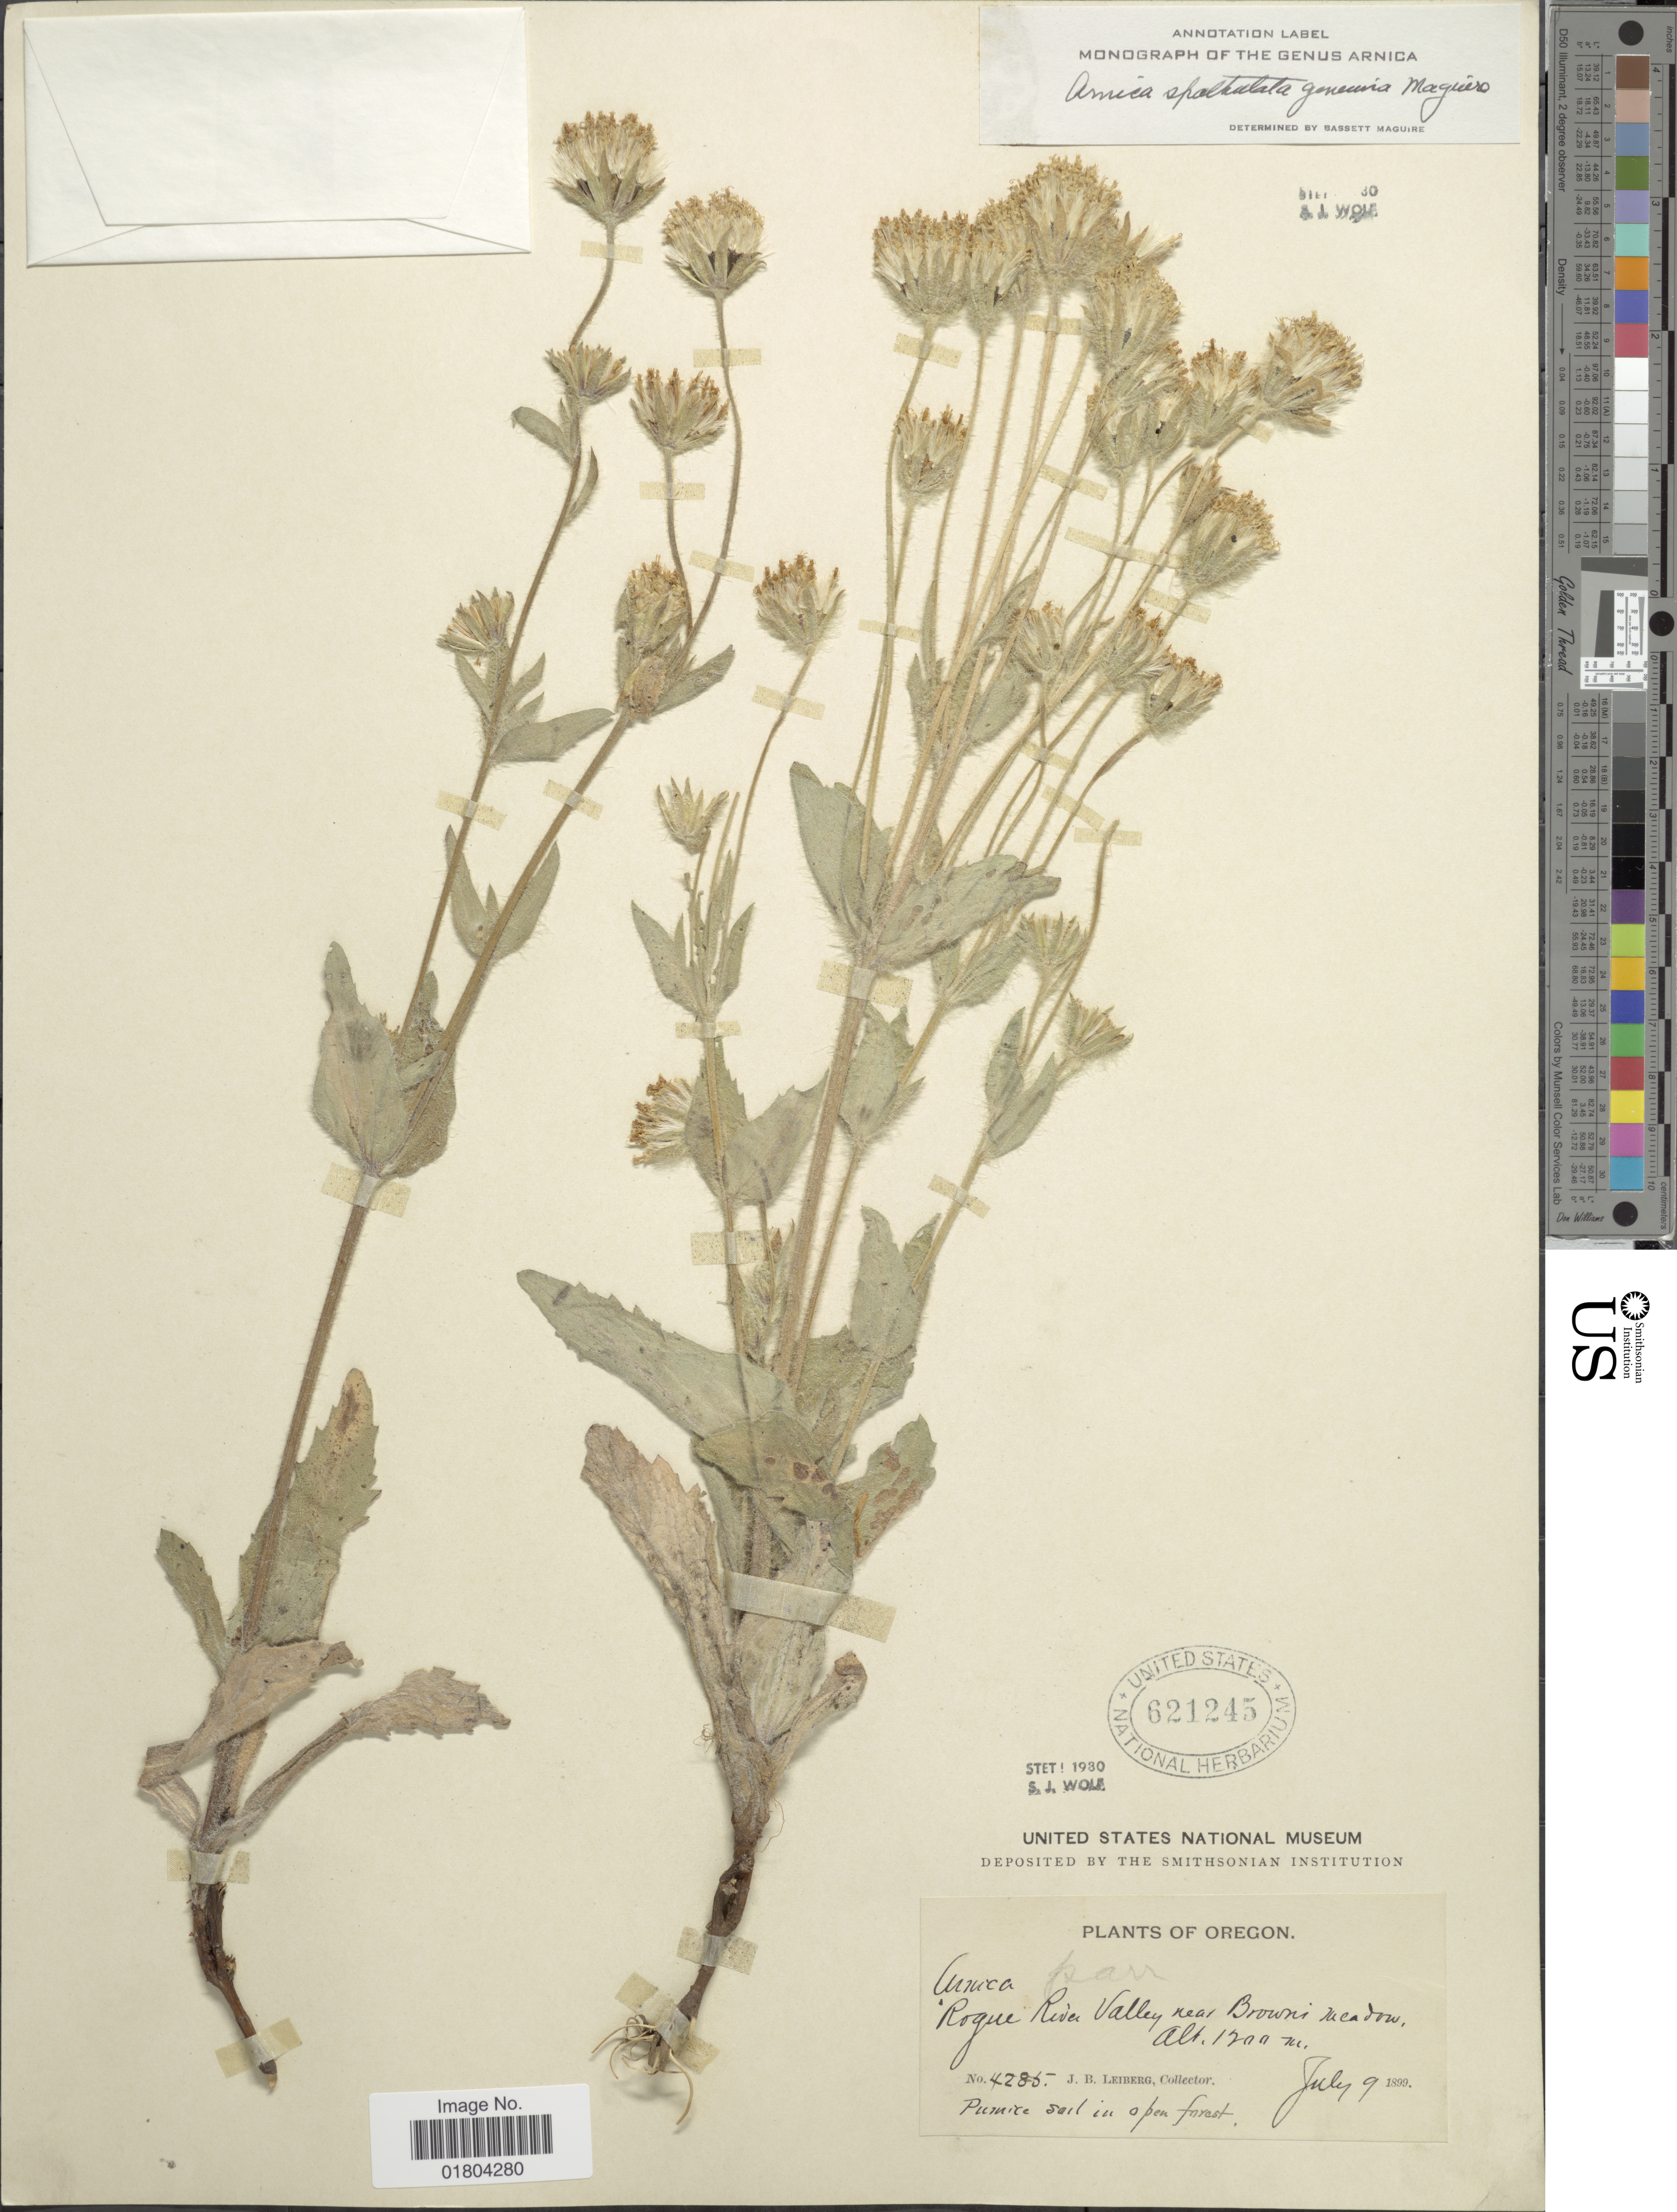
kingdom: Plantae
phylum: Tracheophyta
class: Magnoliopsida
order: Asterales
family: Asteraceae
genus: Arnica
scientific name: Arnica spathulata subsp. genuina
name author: Maguire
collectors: J. B. Leiberg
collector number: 4285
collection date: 1899-07-09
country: United States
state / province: Oregon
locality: Roque River Valley near Brown meadow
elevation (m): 1200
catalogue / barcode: US 621245